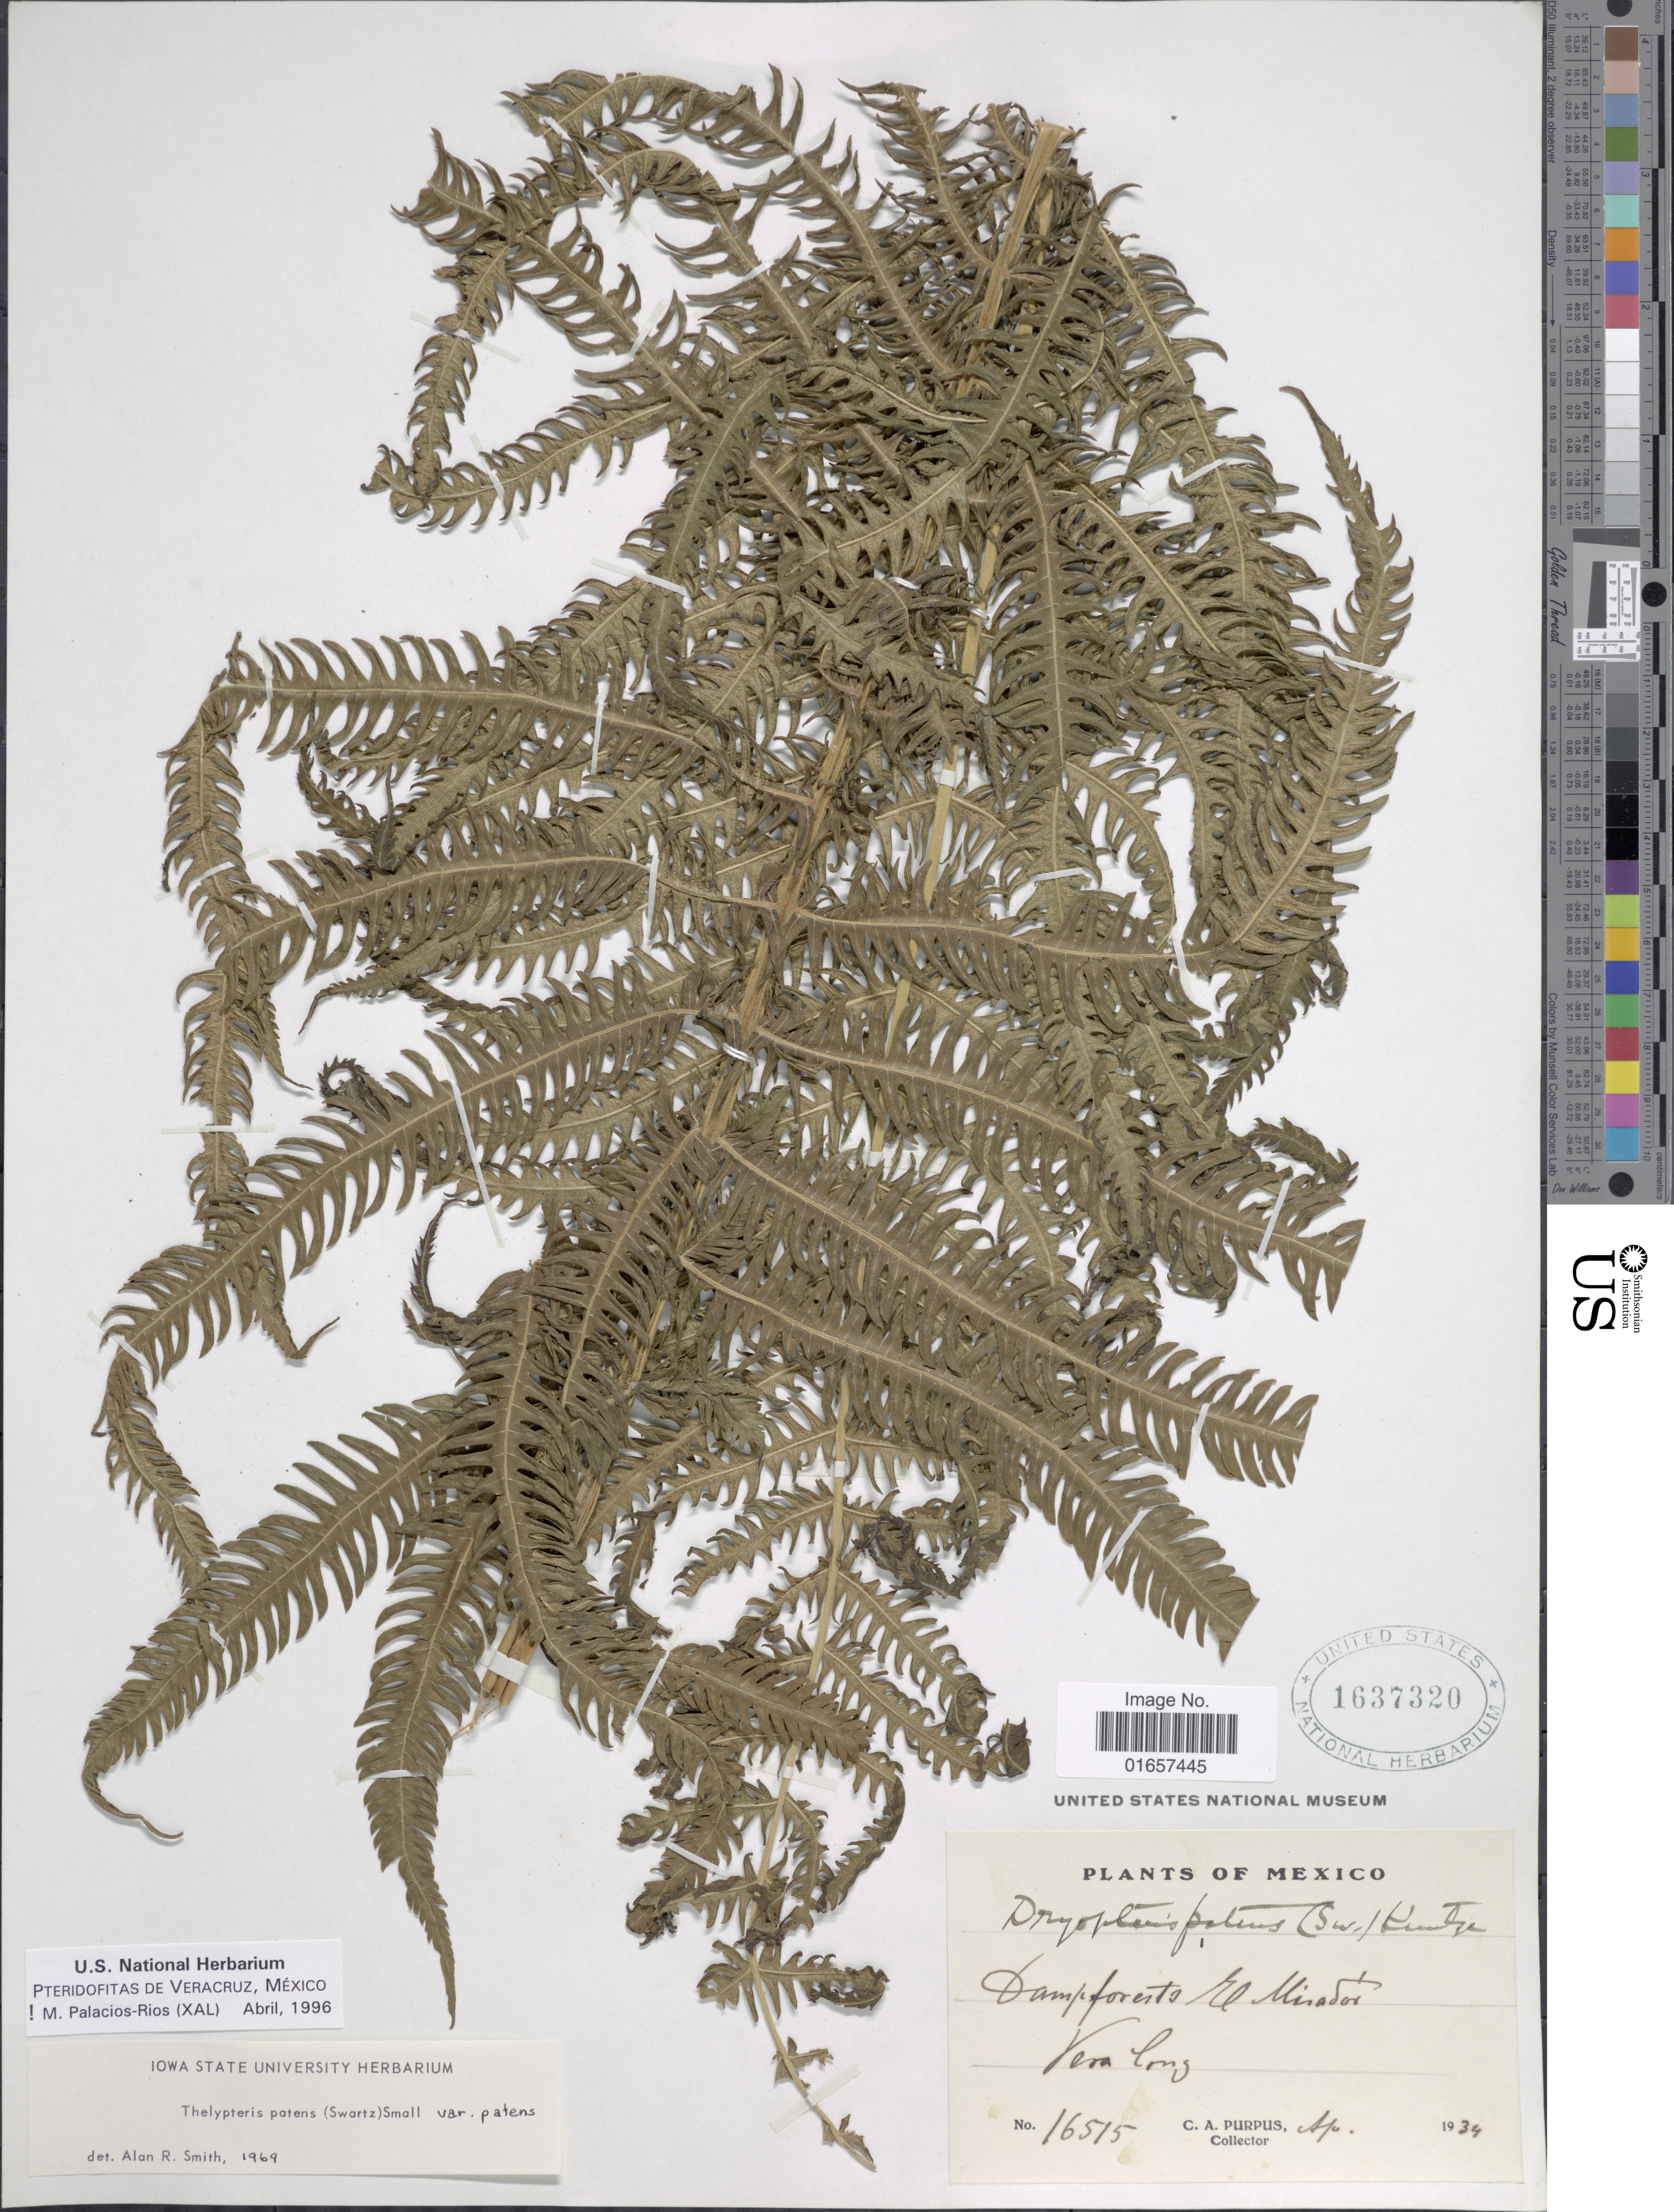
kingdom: Plantae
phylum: Tracheophyta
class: Polypodiopsida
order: Polypodiales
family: Thelypteridaceae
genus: Christella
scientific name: Christella patens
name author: (Sw.) Holttum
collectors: C. A. Purpus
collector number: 16515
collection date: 1934-04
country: Mexico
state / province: Veracruz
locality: Mexico, Vera Cruz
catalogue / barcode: US 1637320